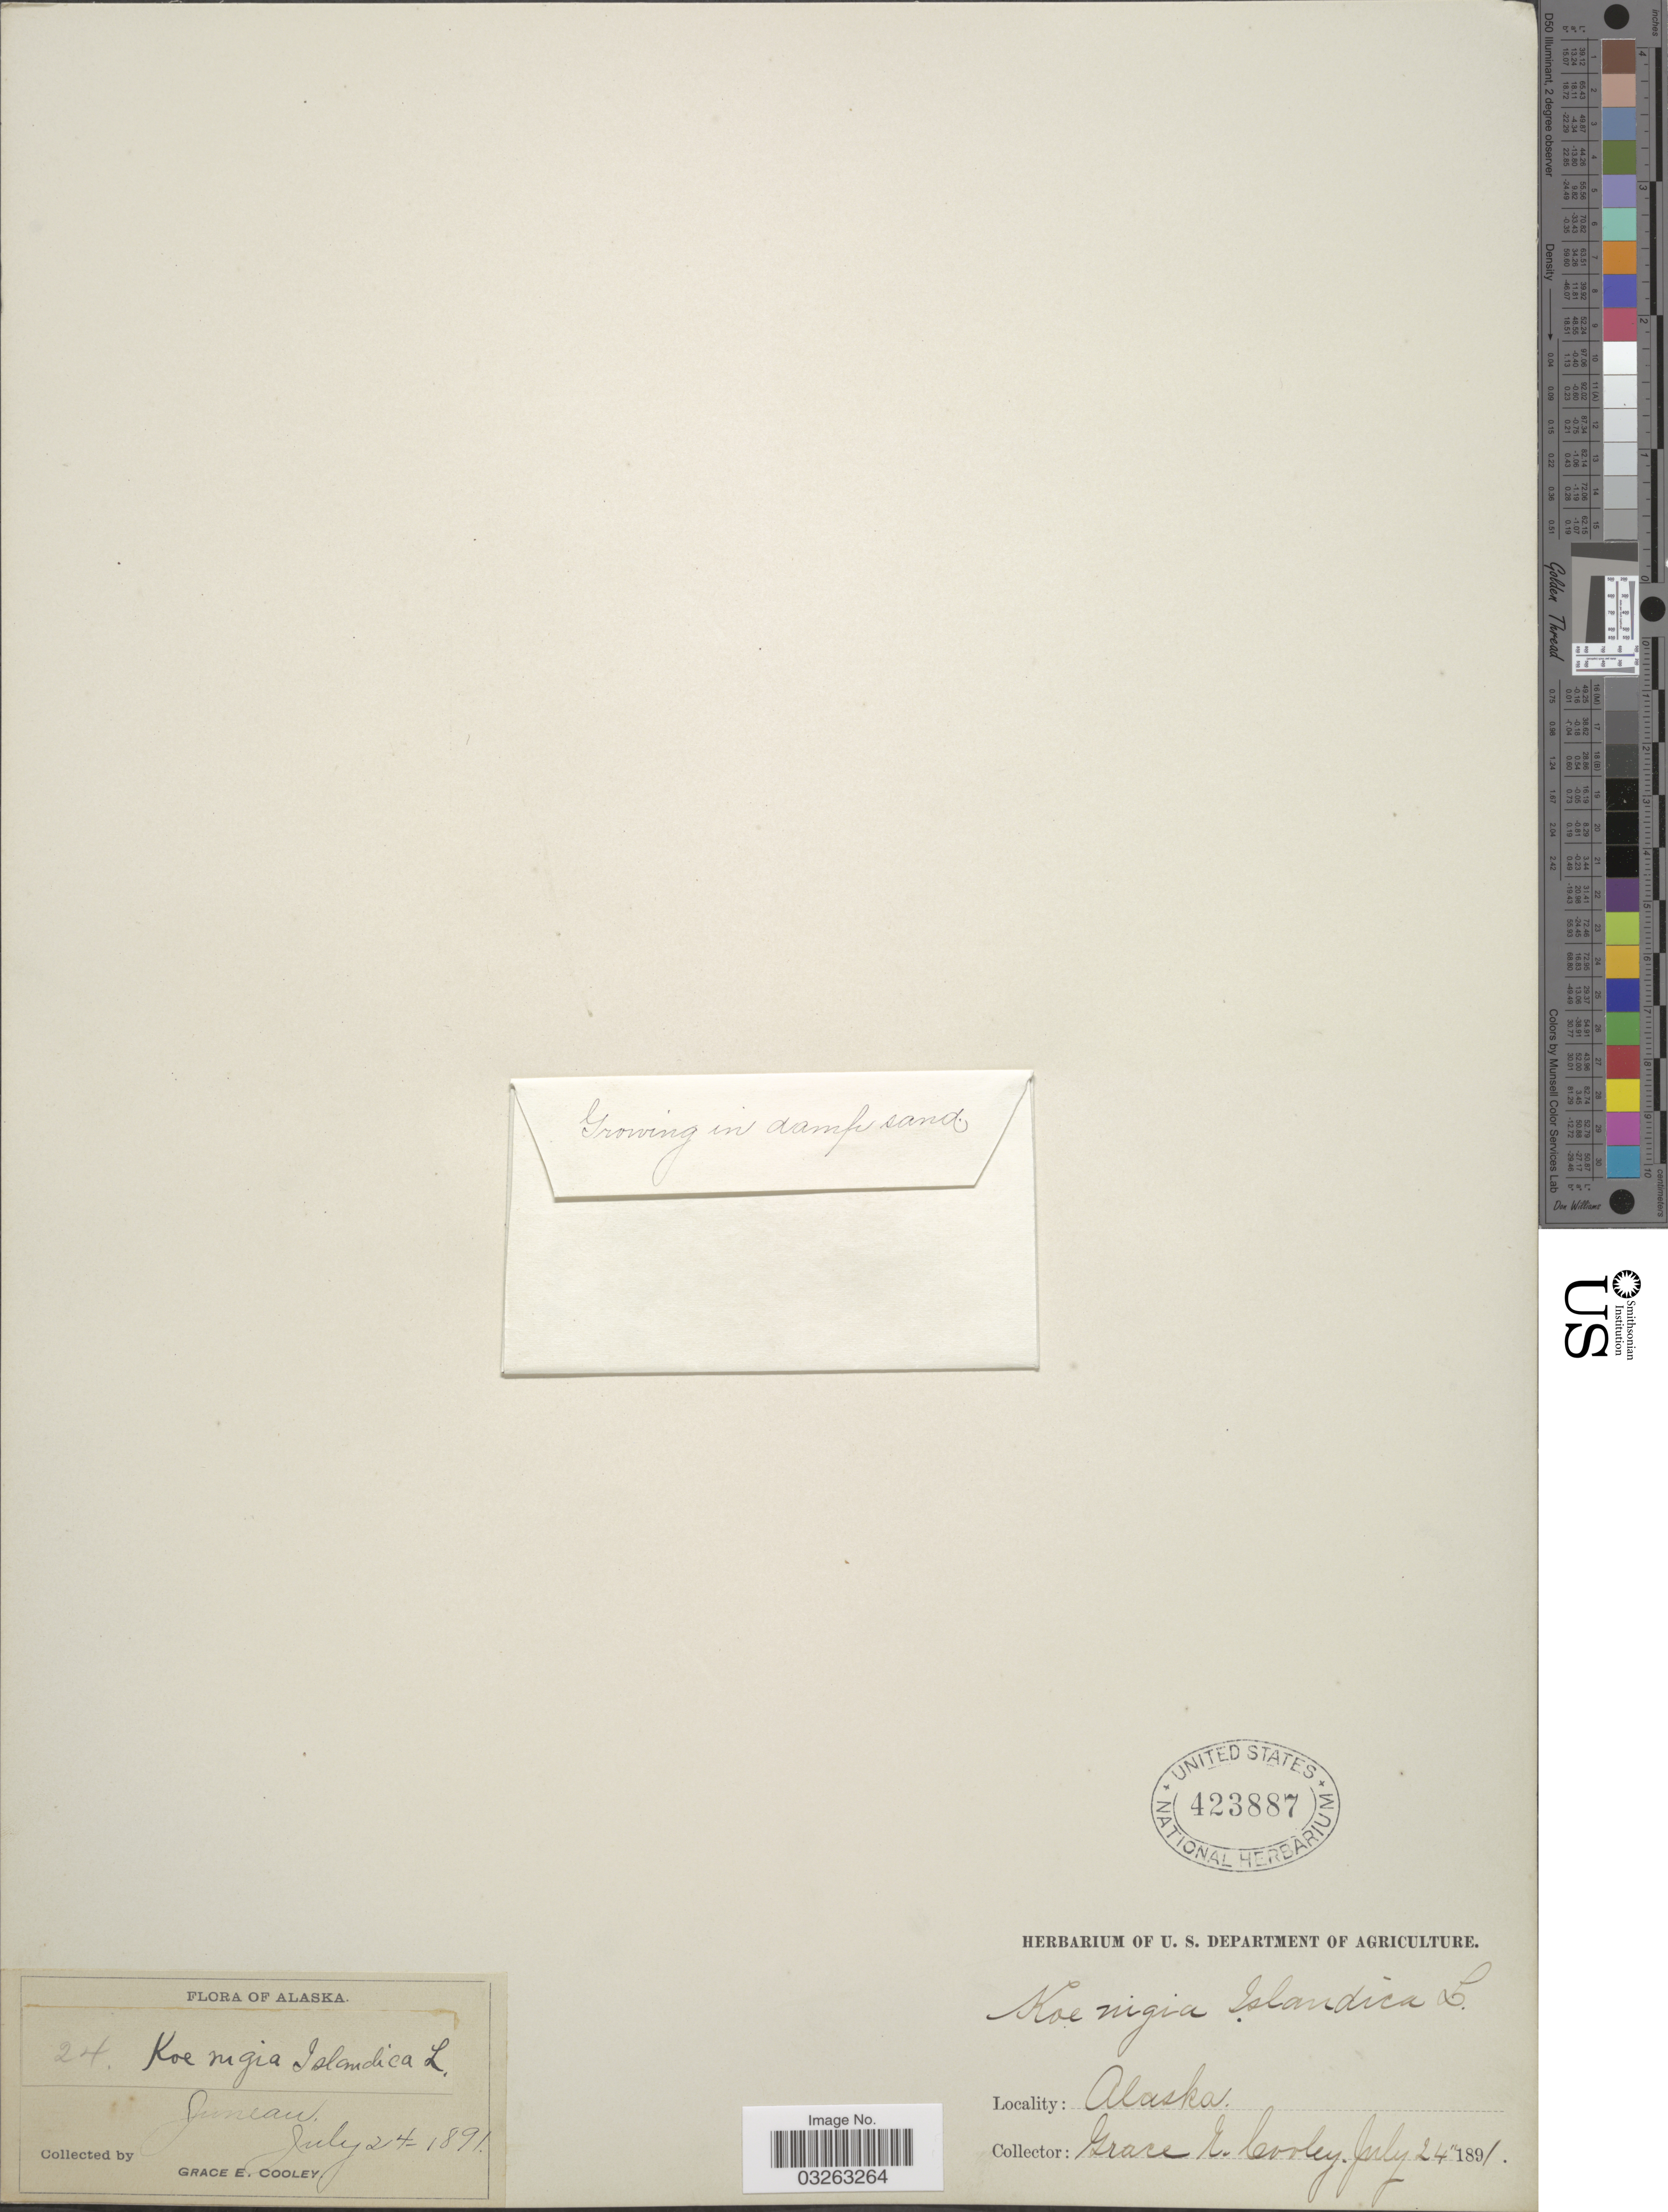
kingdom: Plantae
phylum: Tracheophyta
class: Magnoliopsida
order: Caryophyllales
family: Polygonaceae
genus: Koenigia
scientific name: Koenigia islandica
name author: L.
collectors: G. E. Cooley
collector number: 24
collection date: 1891-07-24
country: United States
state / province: Alaska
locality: Juneau.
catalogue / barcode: US 423887